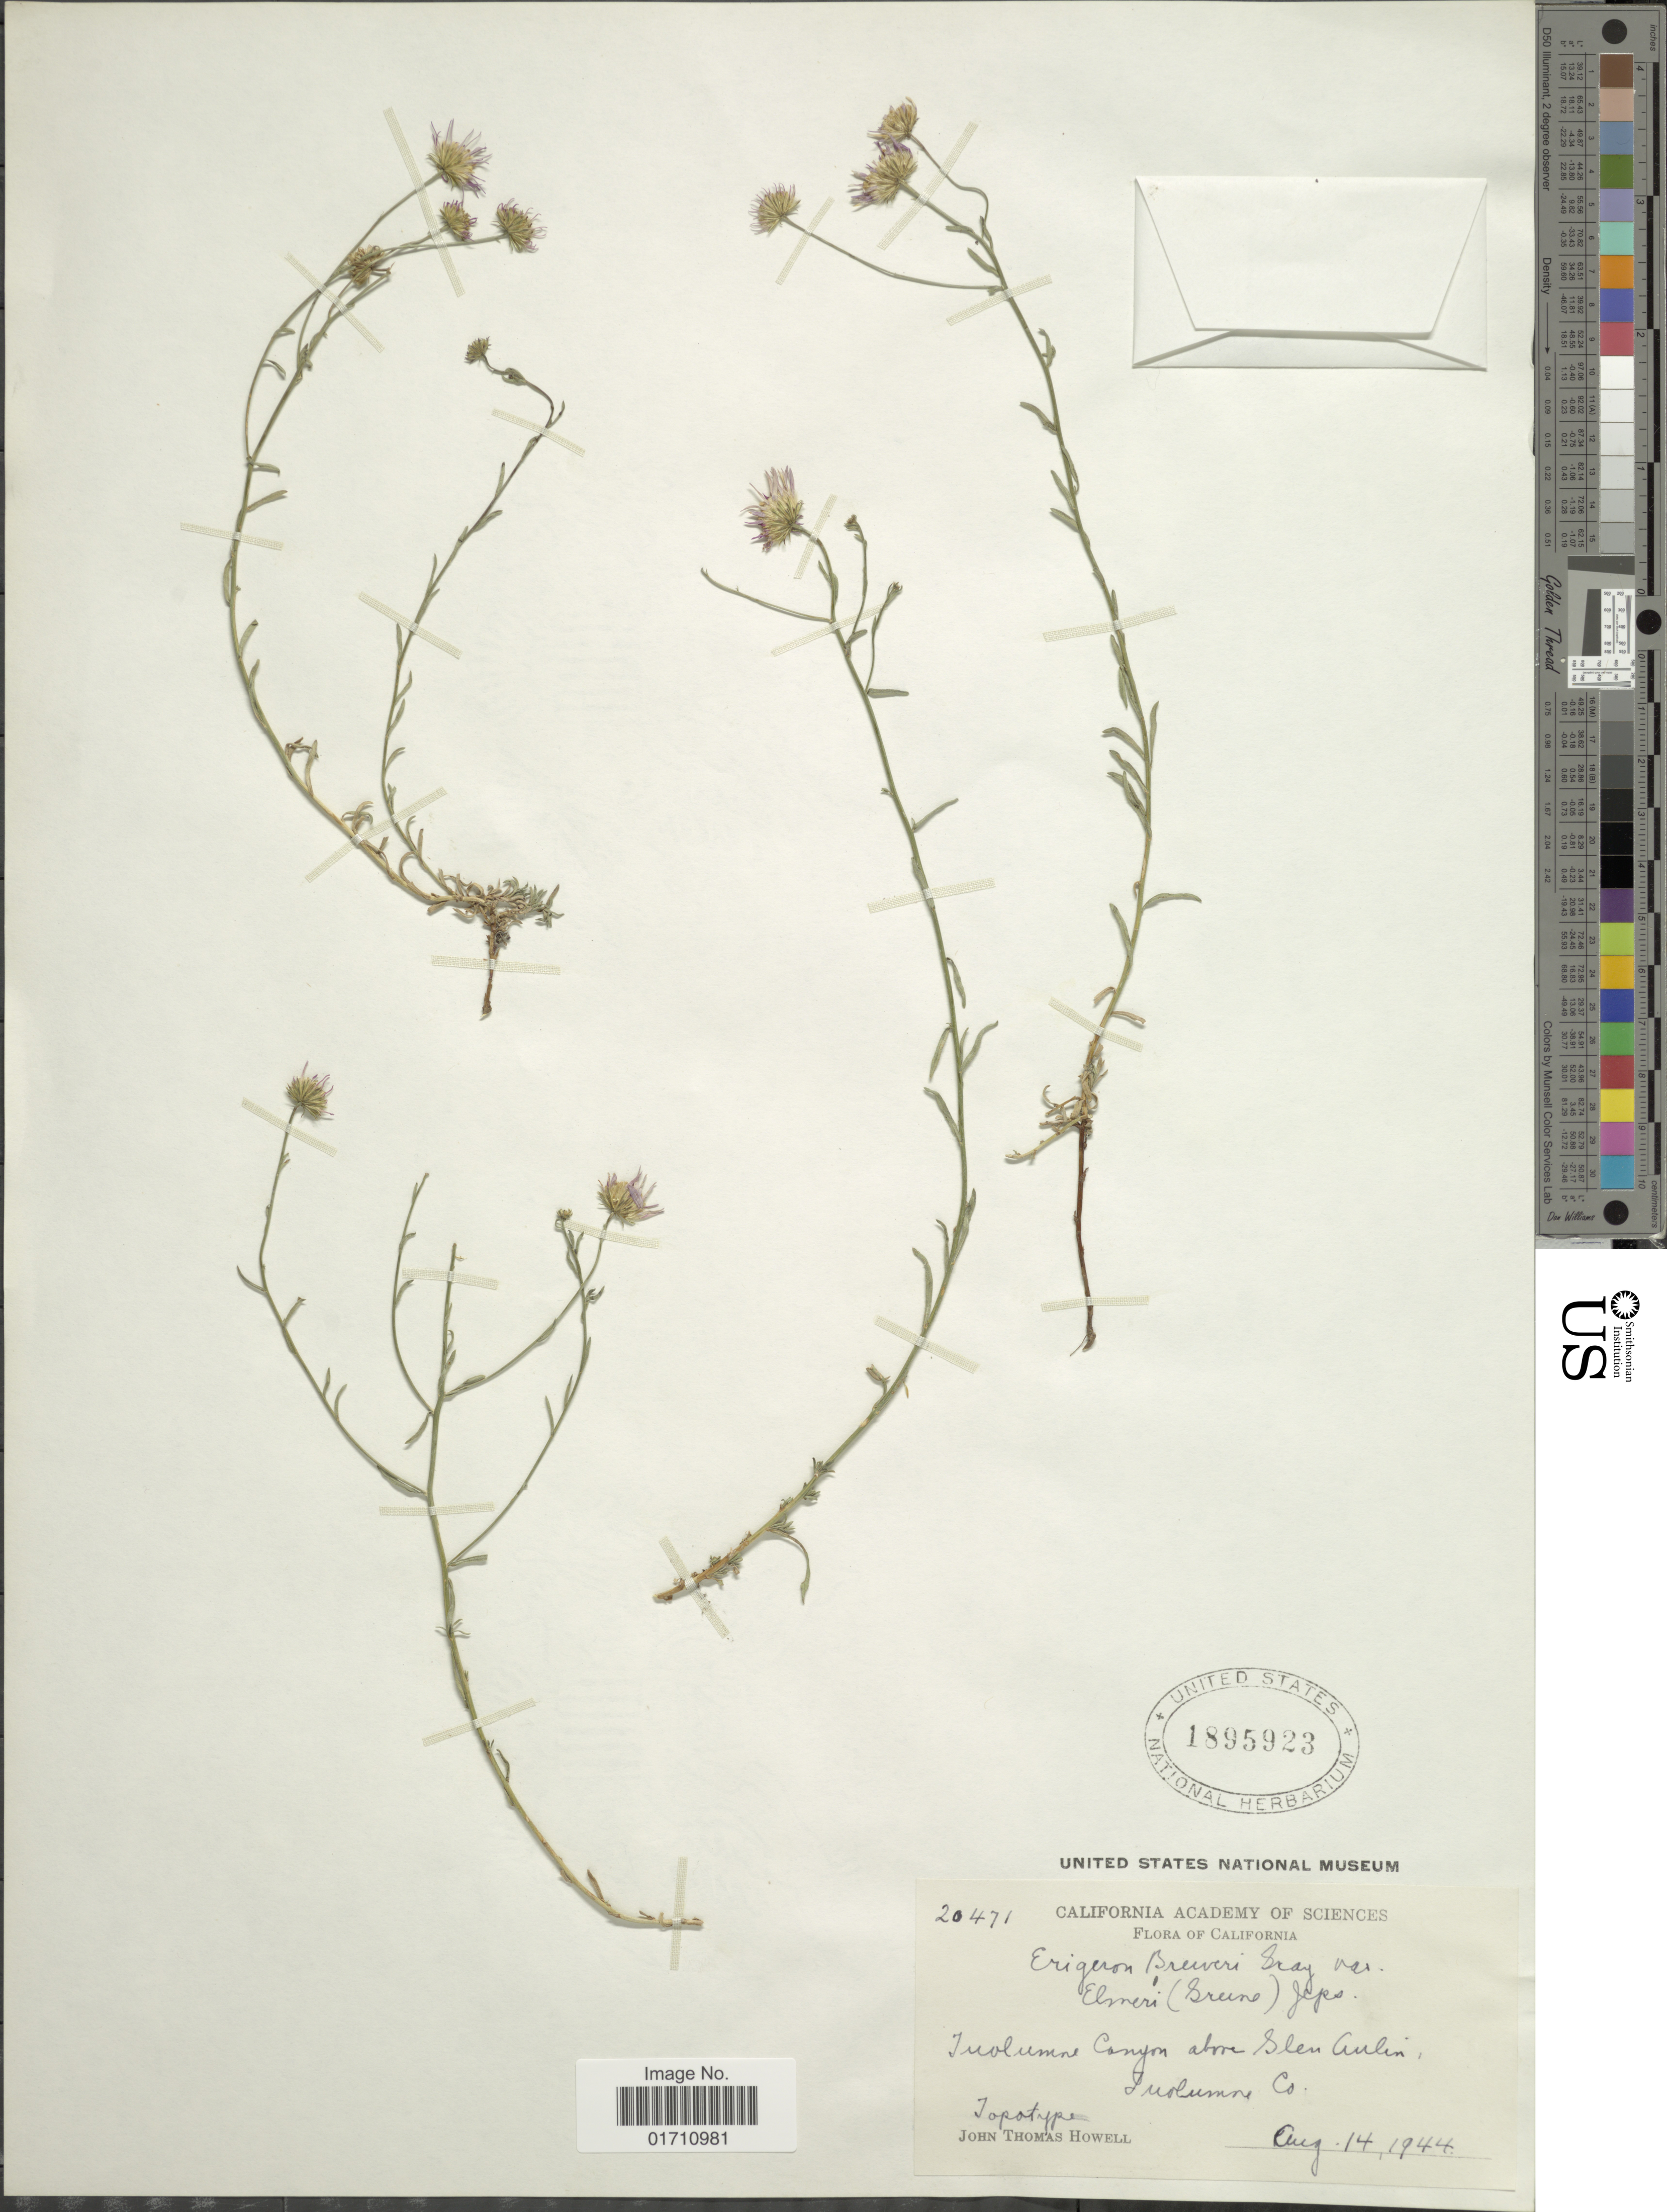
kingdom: Plantae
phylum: Tracheophyta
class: Magnoliopsida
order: Asterales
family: Asteraceae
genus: Erigeron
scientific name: Erigeron breweri var. elmeri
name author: Greene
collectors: J. T. Howell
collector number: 20471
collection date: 1944-08-14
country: United States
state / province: California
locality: Juolumne Canyon above Slen Anlin, Juolumne Co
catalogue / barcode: US 1895923